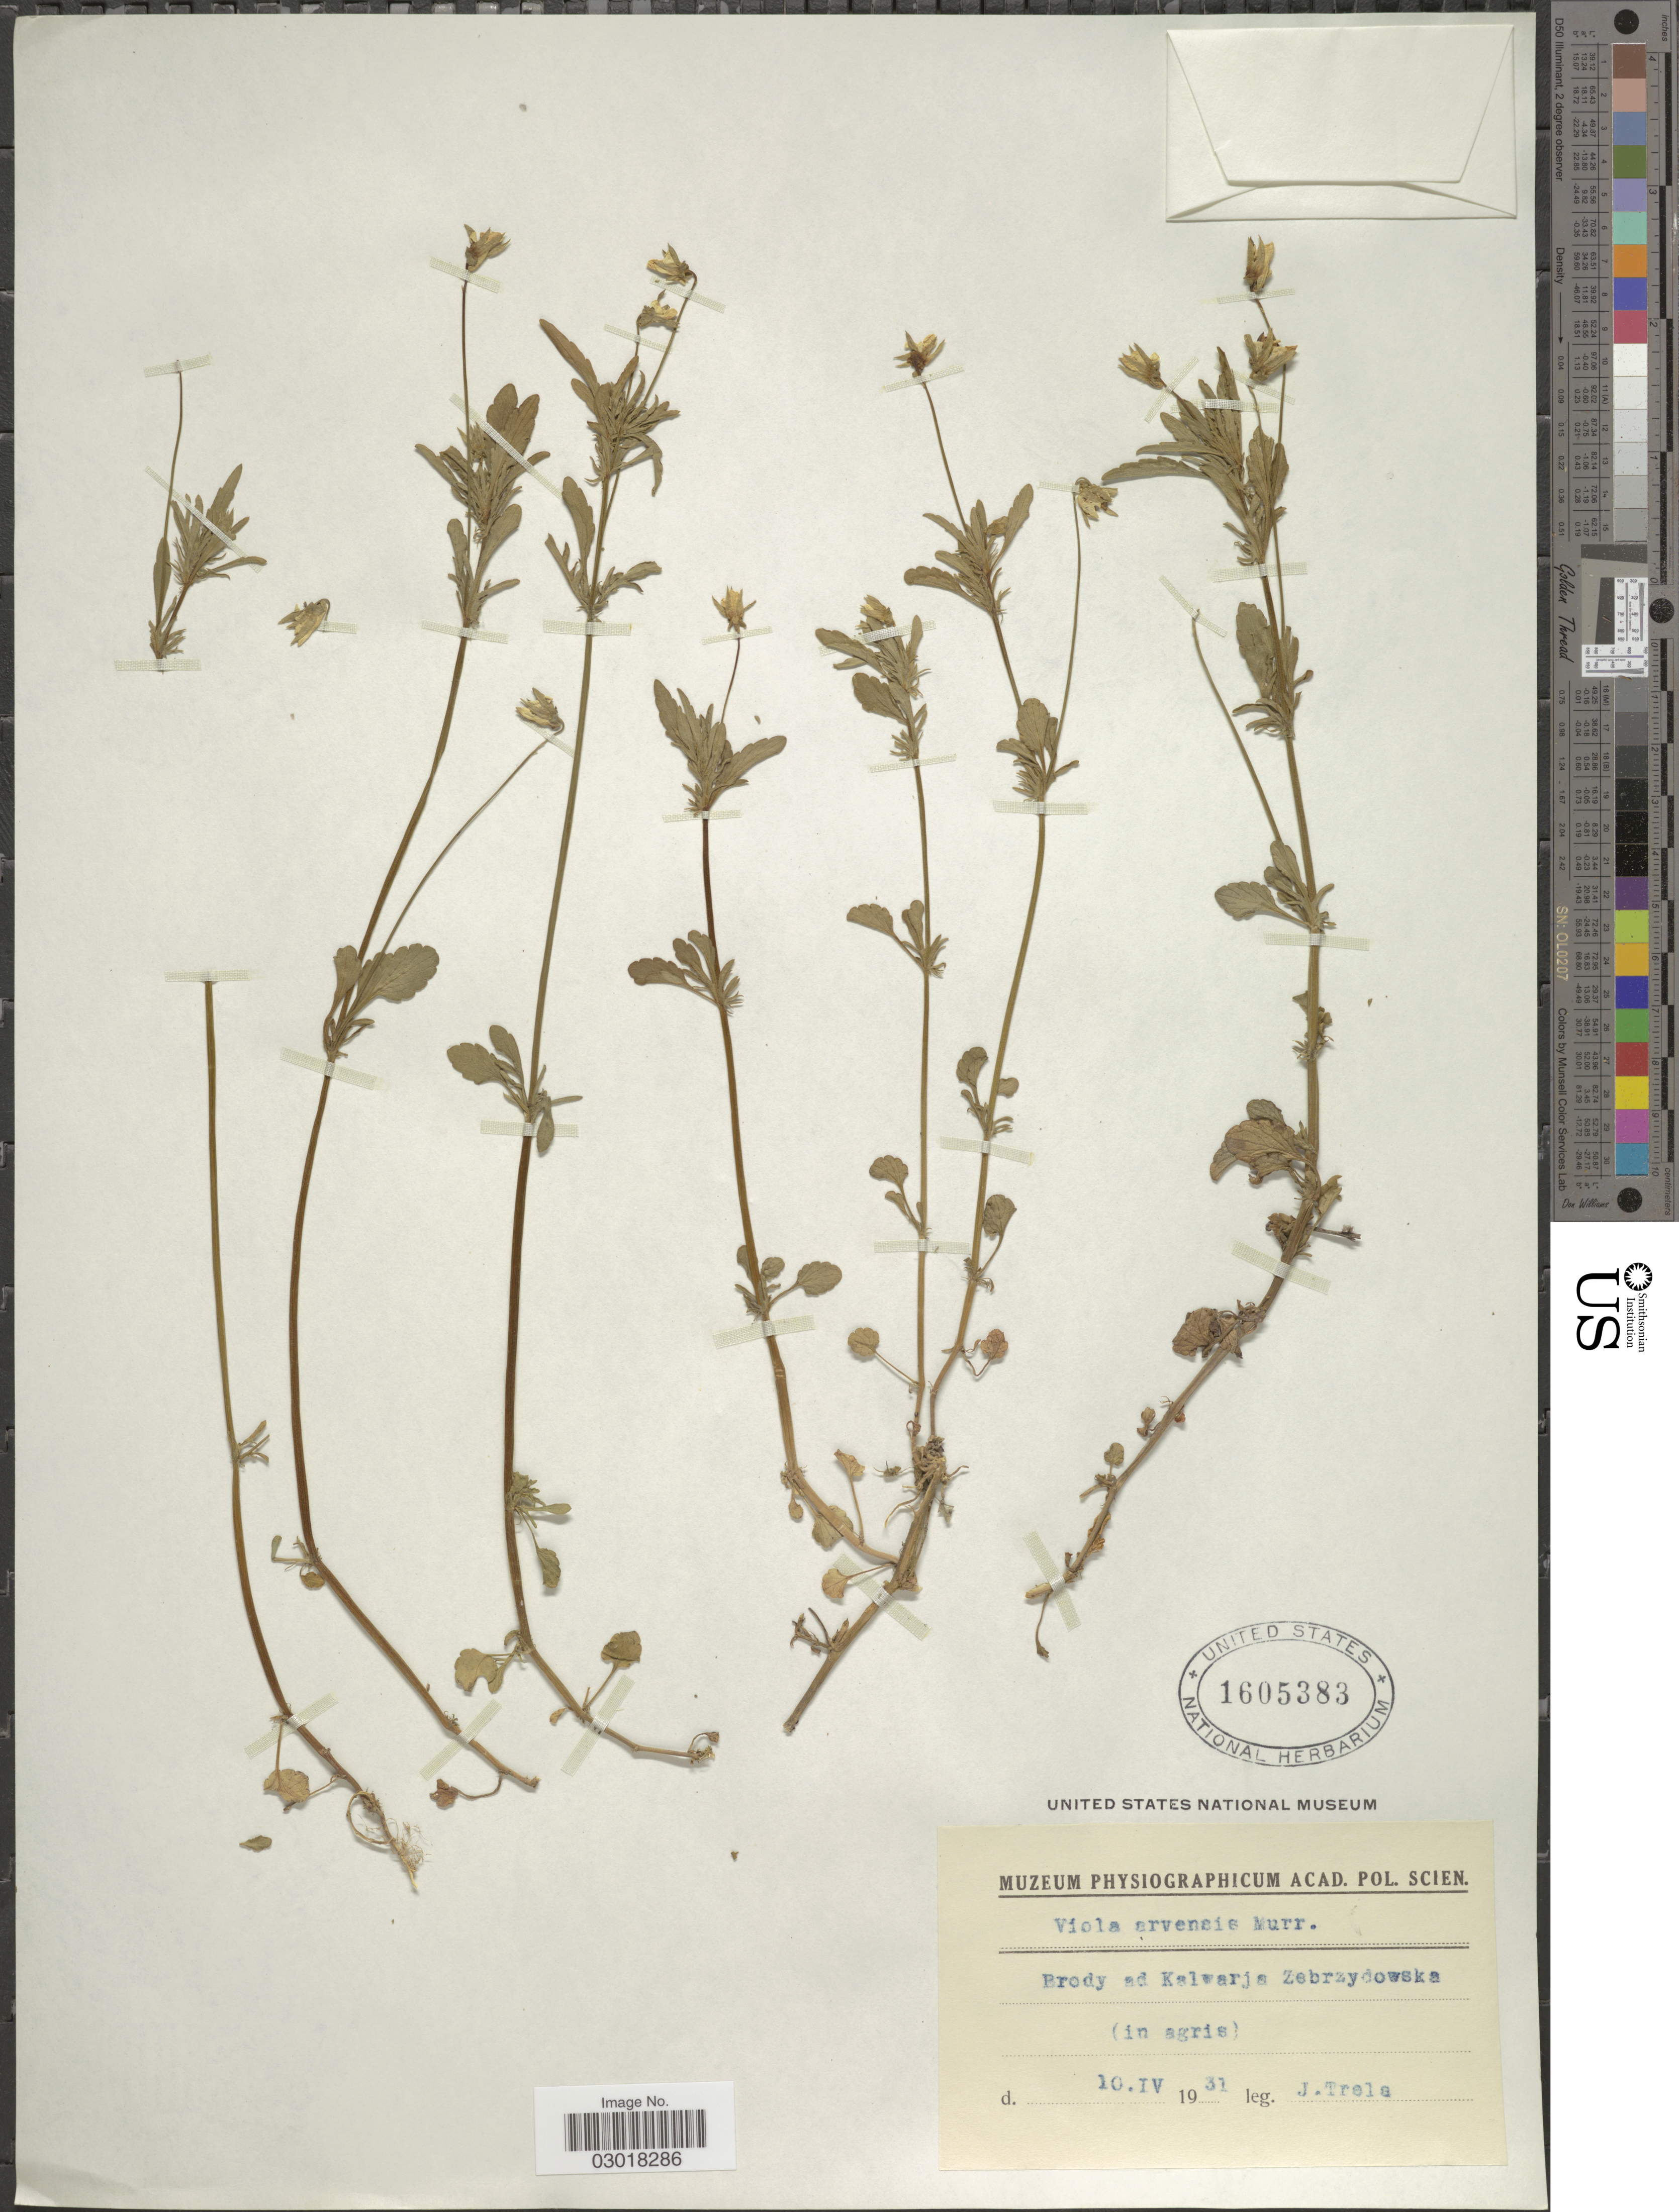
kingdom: Plantae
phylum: Tracheophyta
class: Magnoliopsida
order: Malpighiales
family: Violaceae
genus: Viola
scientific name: Viola arvensis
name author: Murray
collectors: J. Trela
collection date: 1931-04-10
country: Poland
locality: Brody et Kalvarja Zebrzydowska (in agris).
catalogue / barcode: US 1605383